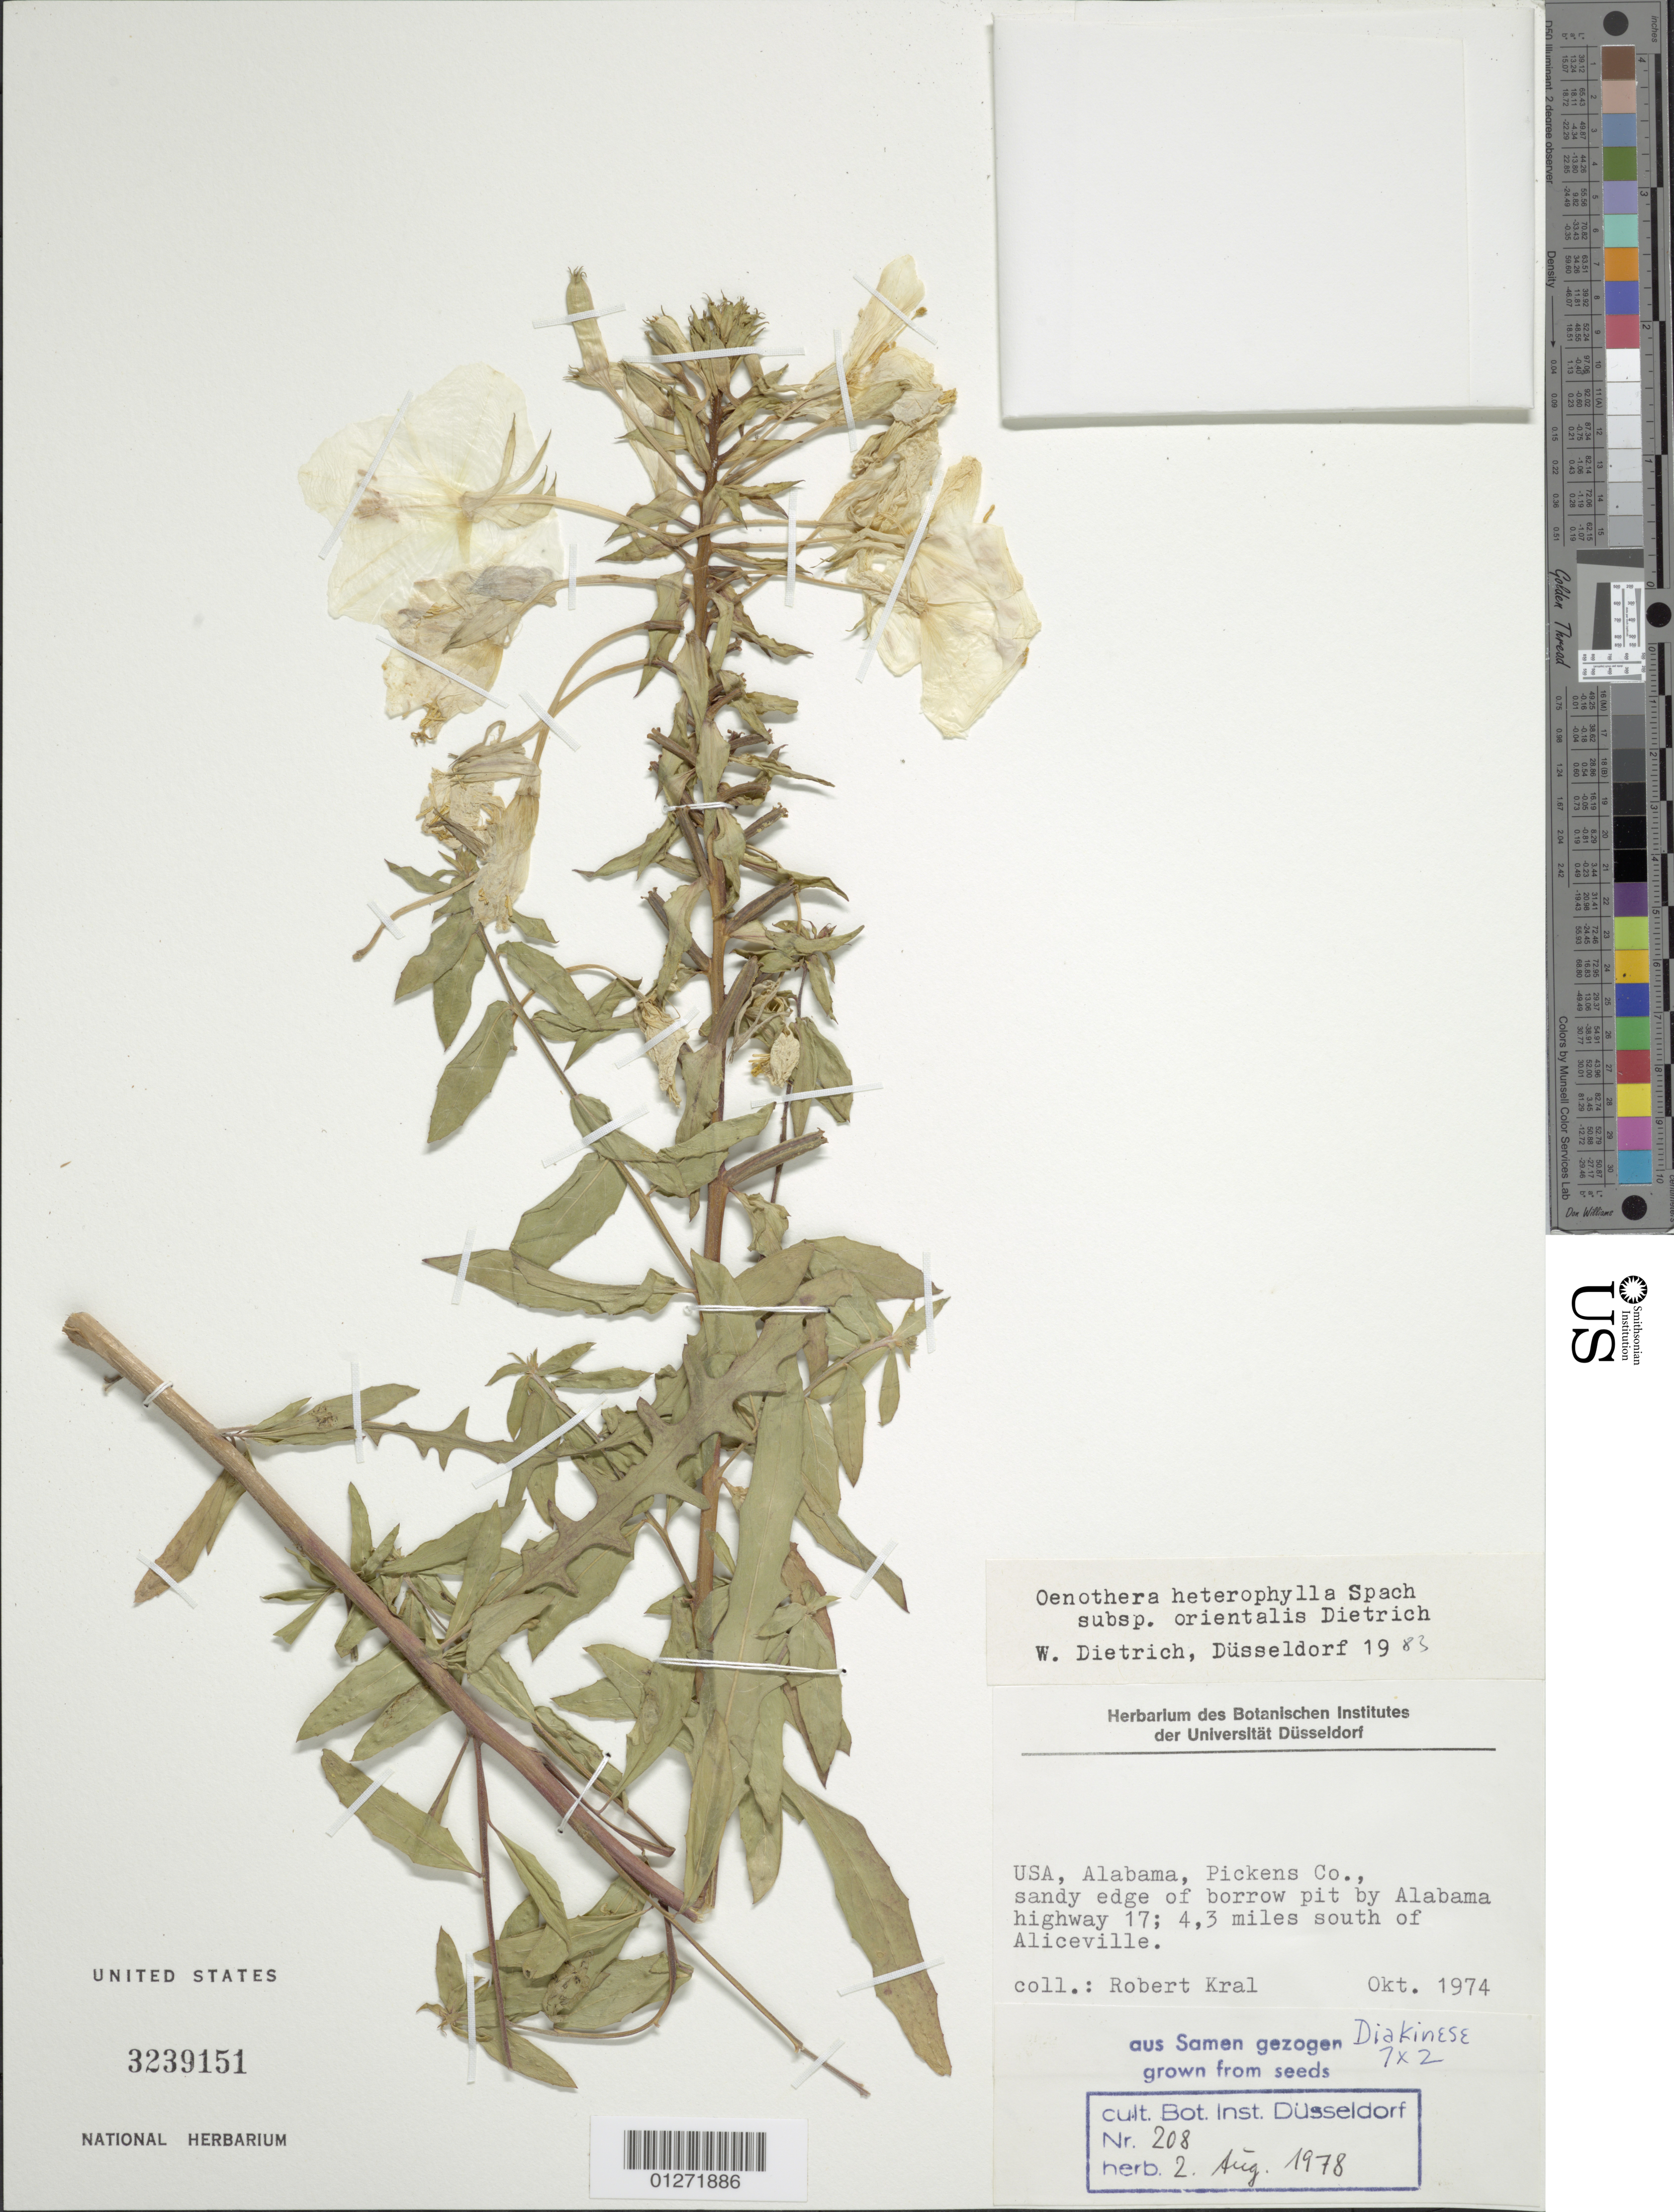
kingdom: Plantae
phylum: Tracheophyta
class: Magnoliopsida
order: Myrtales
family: Onagraceae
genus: Oenothera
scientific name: Oenothera heterophylla subsp. orientalis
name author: W. Dietr. et al.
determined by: Dietrich, W.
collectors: R. Kral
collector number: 208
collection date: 1974-10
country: United States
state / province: Alabama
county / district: Pickens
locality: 4.3 miles S of Aliceville, by Alabama Hwy 17.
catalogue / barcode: US 3239151